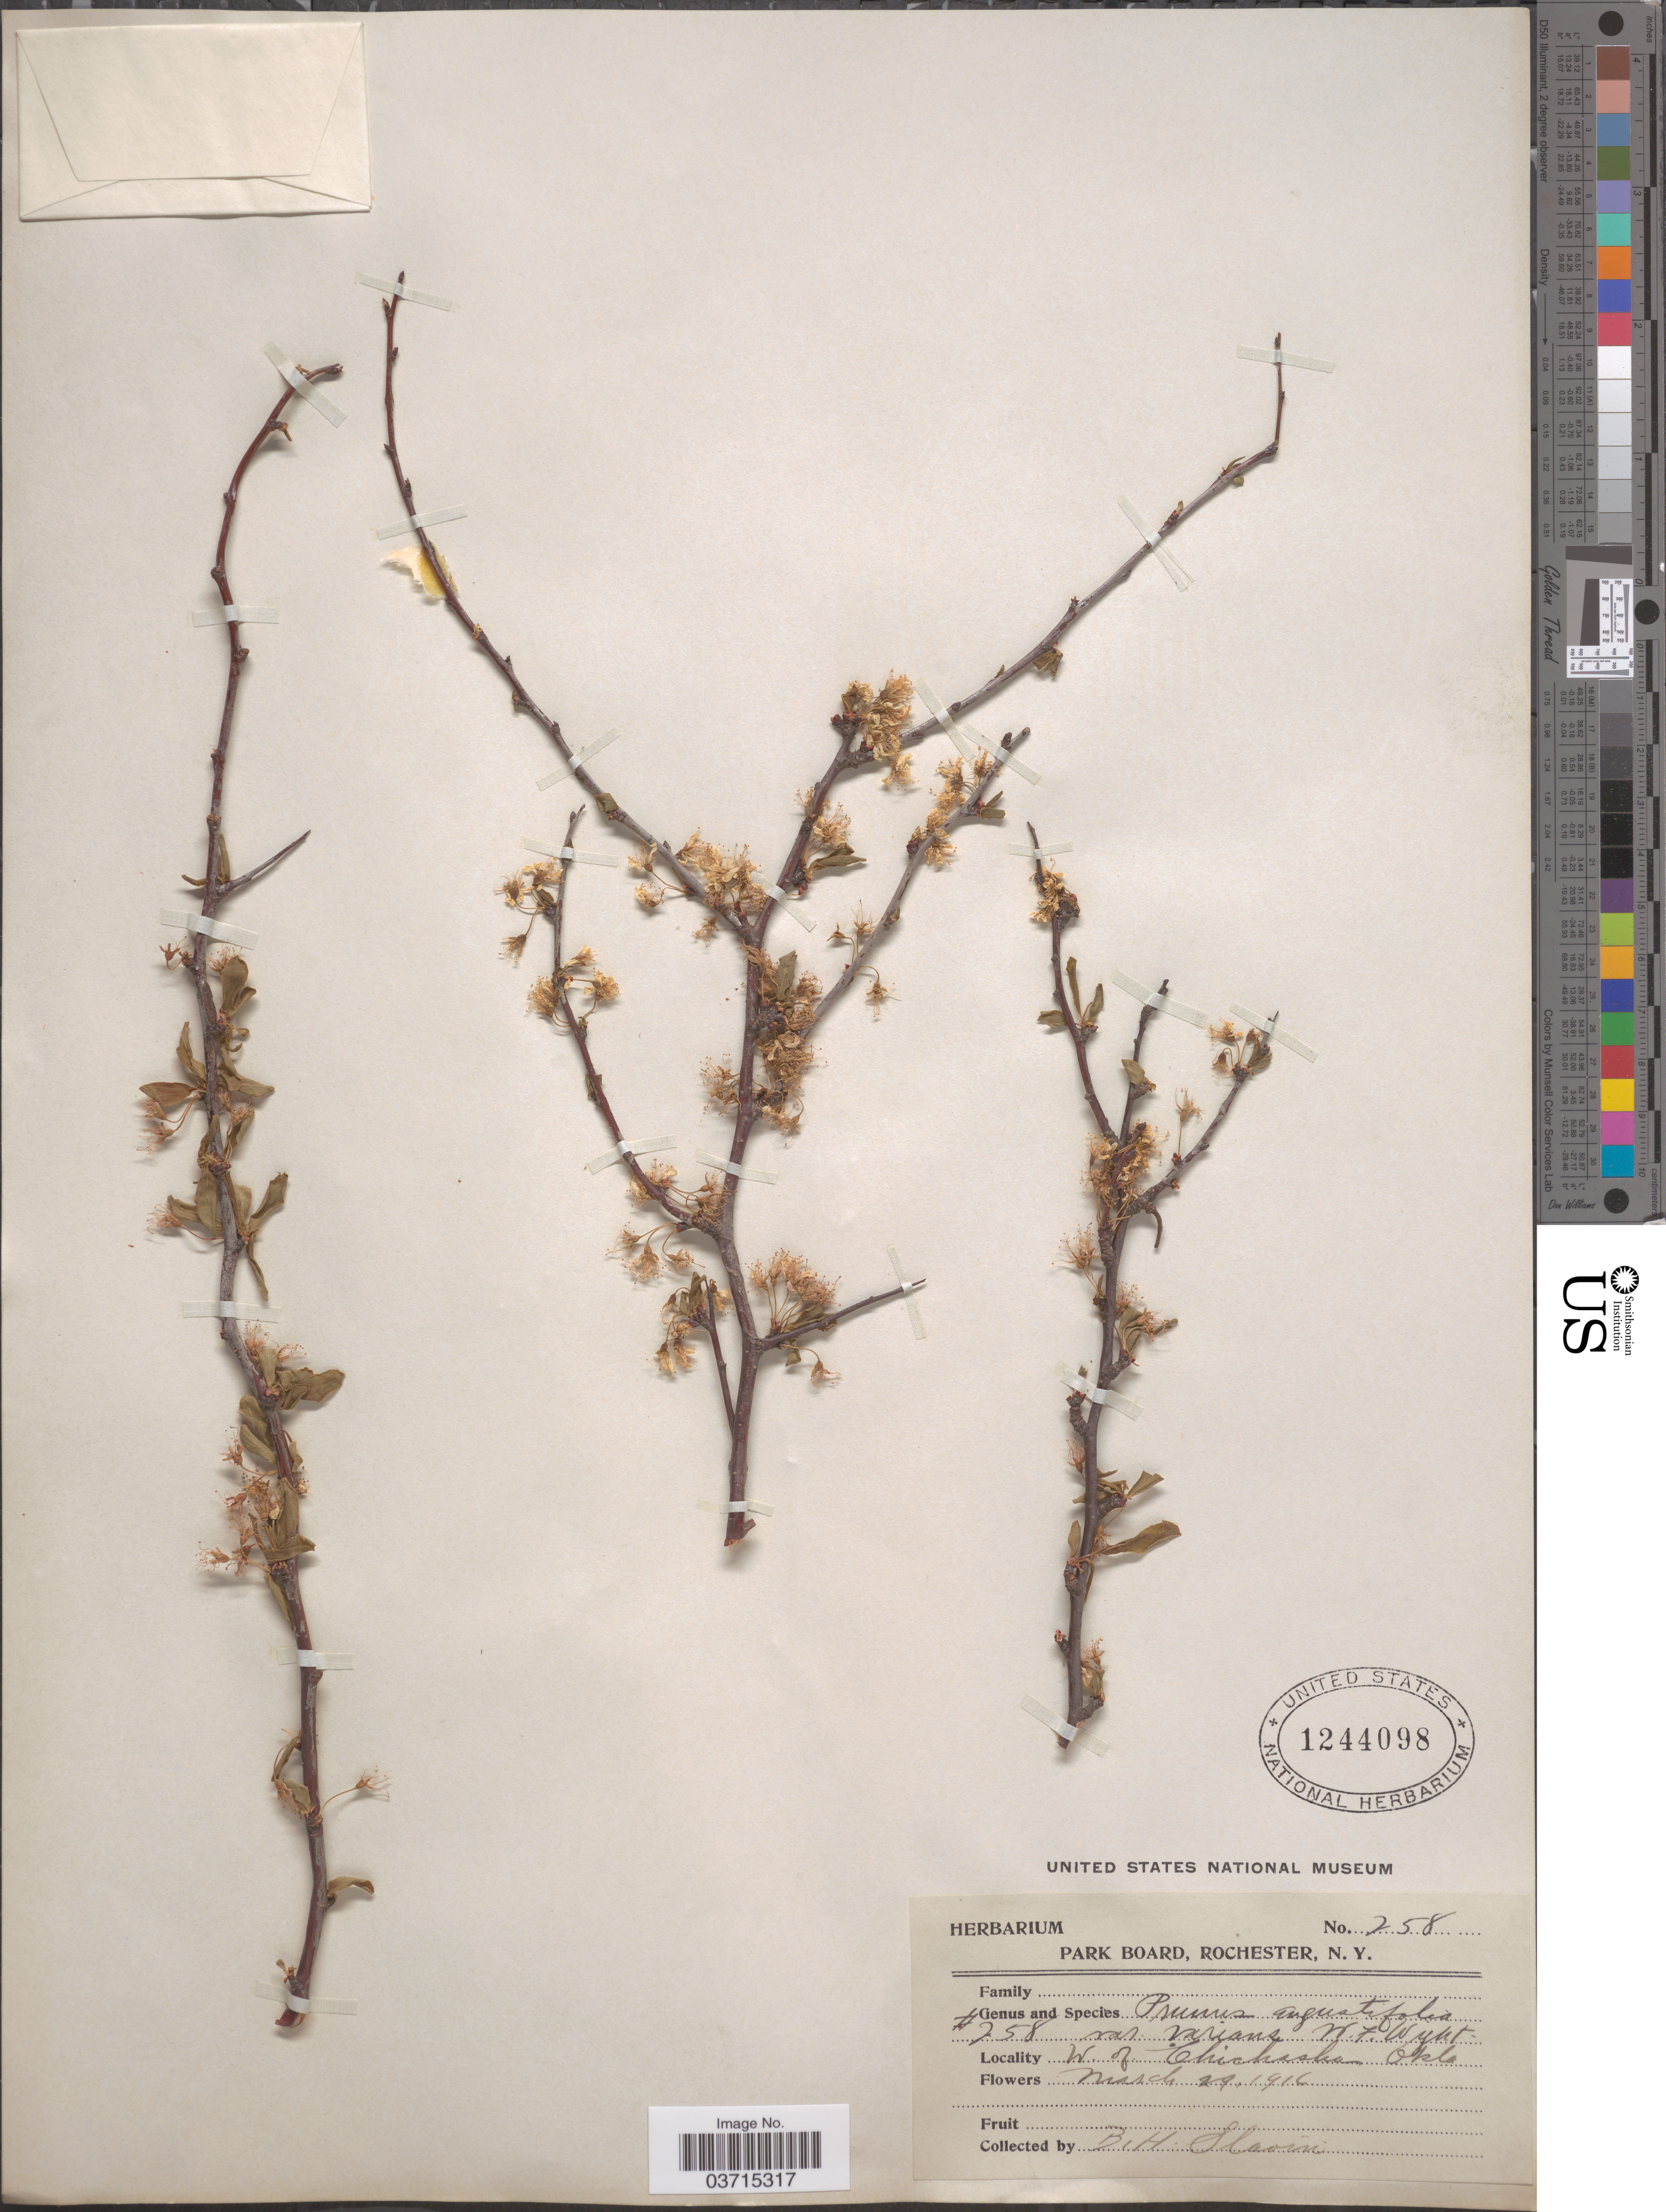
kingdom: Plantae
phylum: Tracheophyta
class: Magnoliopsida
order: Rosales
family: Rosaceae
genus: Prunus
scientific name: Prunus angustifolia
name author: Marshall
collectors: B. Slavin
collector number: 258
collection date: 1916-03-29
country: United States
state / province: Oklahoma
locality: W of Chickasha.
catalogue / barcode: US 1244098